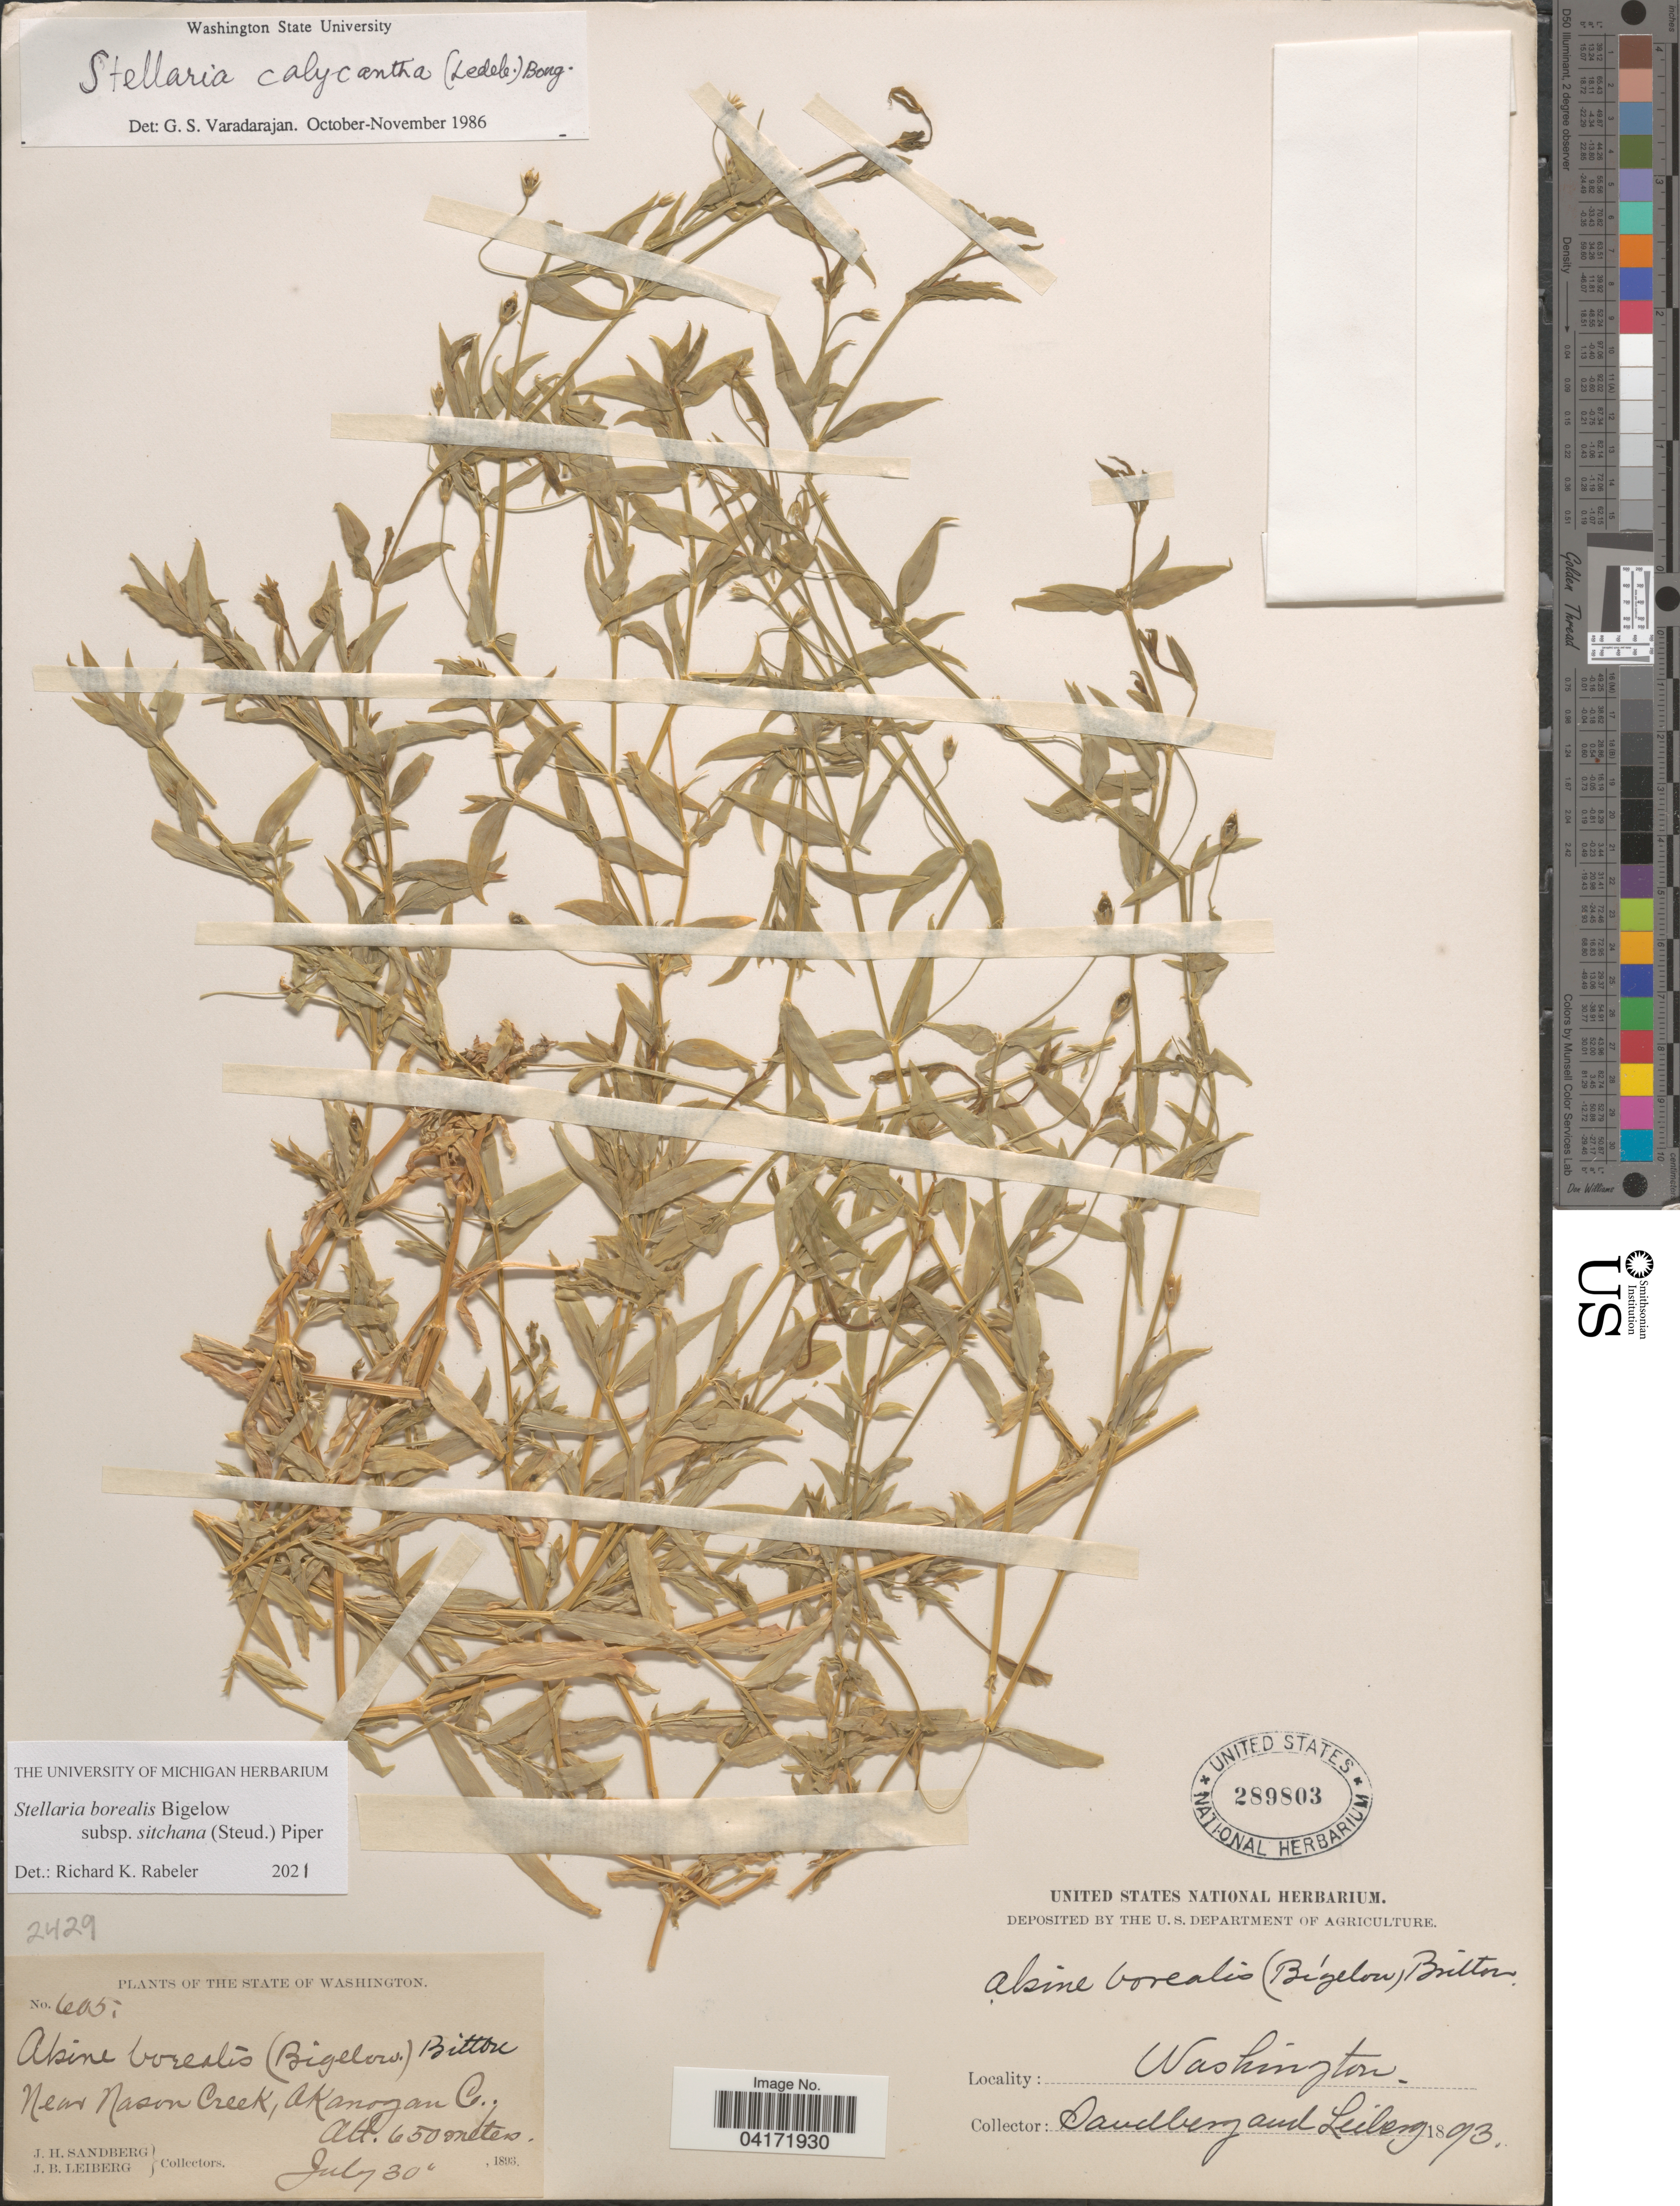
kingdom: Plantae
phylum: Tracheophyta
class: Magnoliopsida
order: Caryophyllales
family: Caryophyllaceae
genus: Stellaria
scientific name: Stellaria borealis subsp. sitchana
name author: (Steud.) Piper & Beattie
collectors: J. H. Sandberg & J. B. Leiberg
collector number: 605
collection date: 1893-07-30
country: United States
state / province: Washington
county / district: Okanogan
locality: Near Mason Creek, Akanogan Co.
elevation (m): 650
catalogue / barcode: US 289803